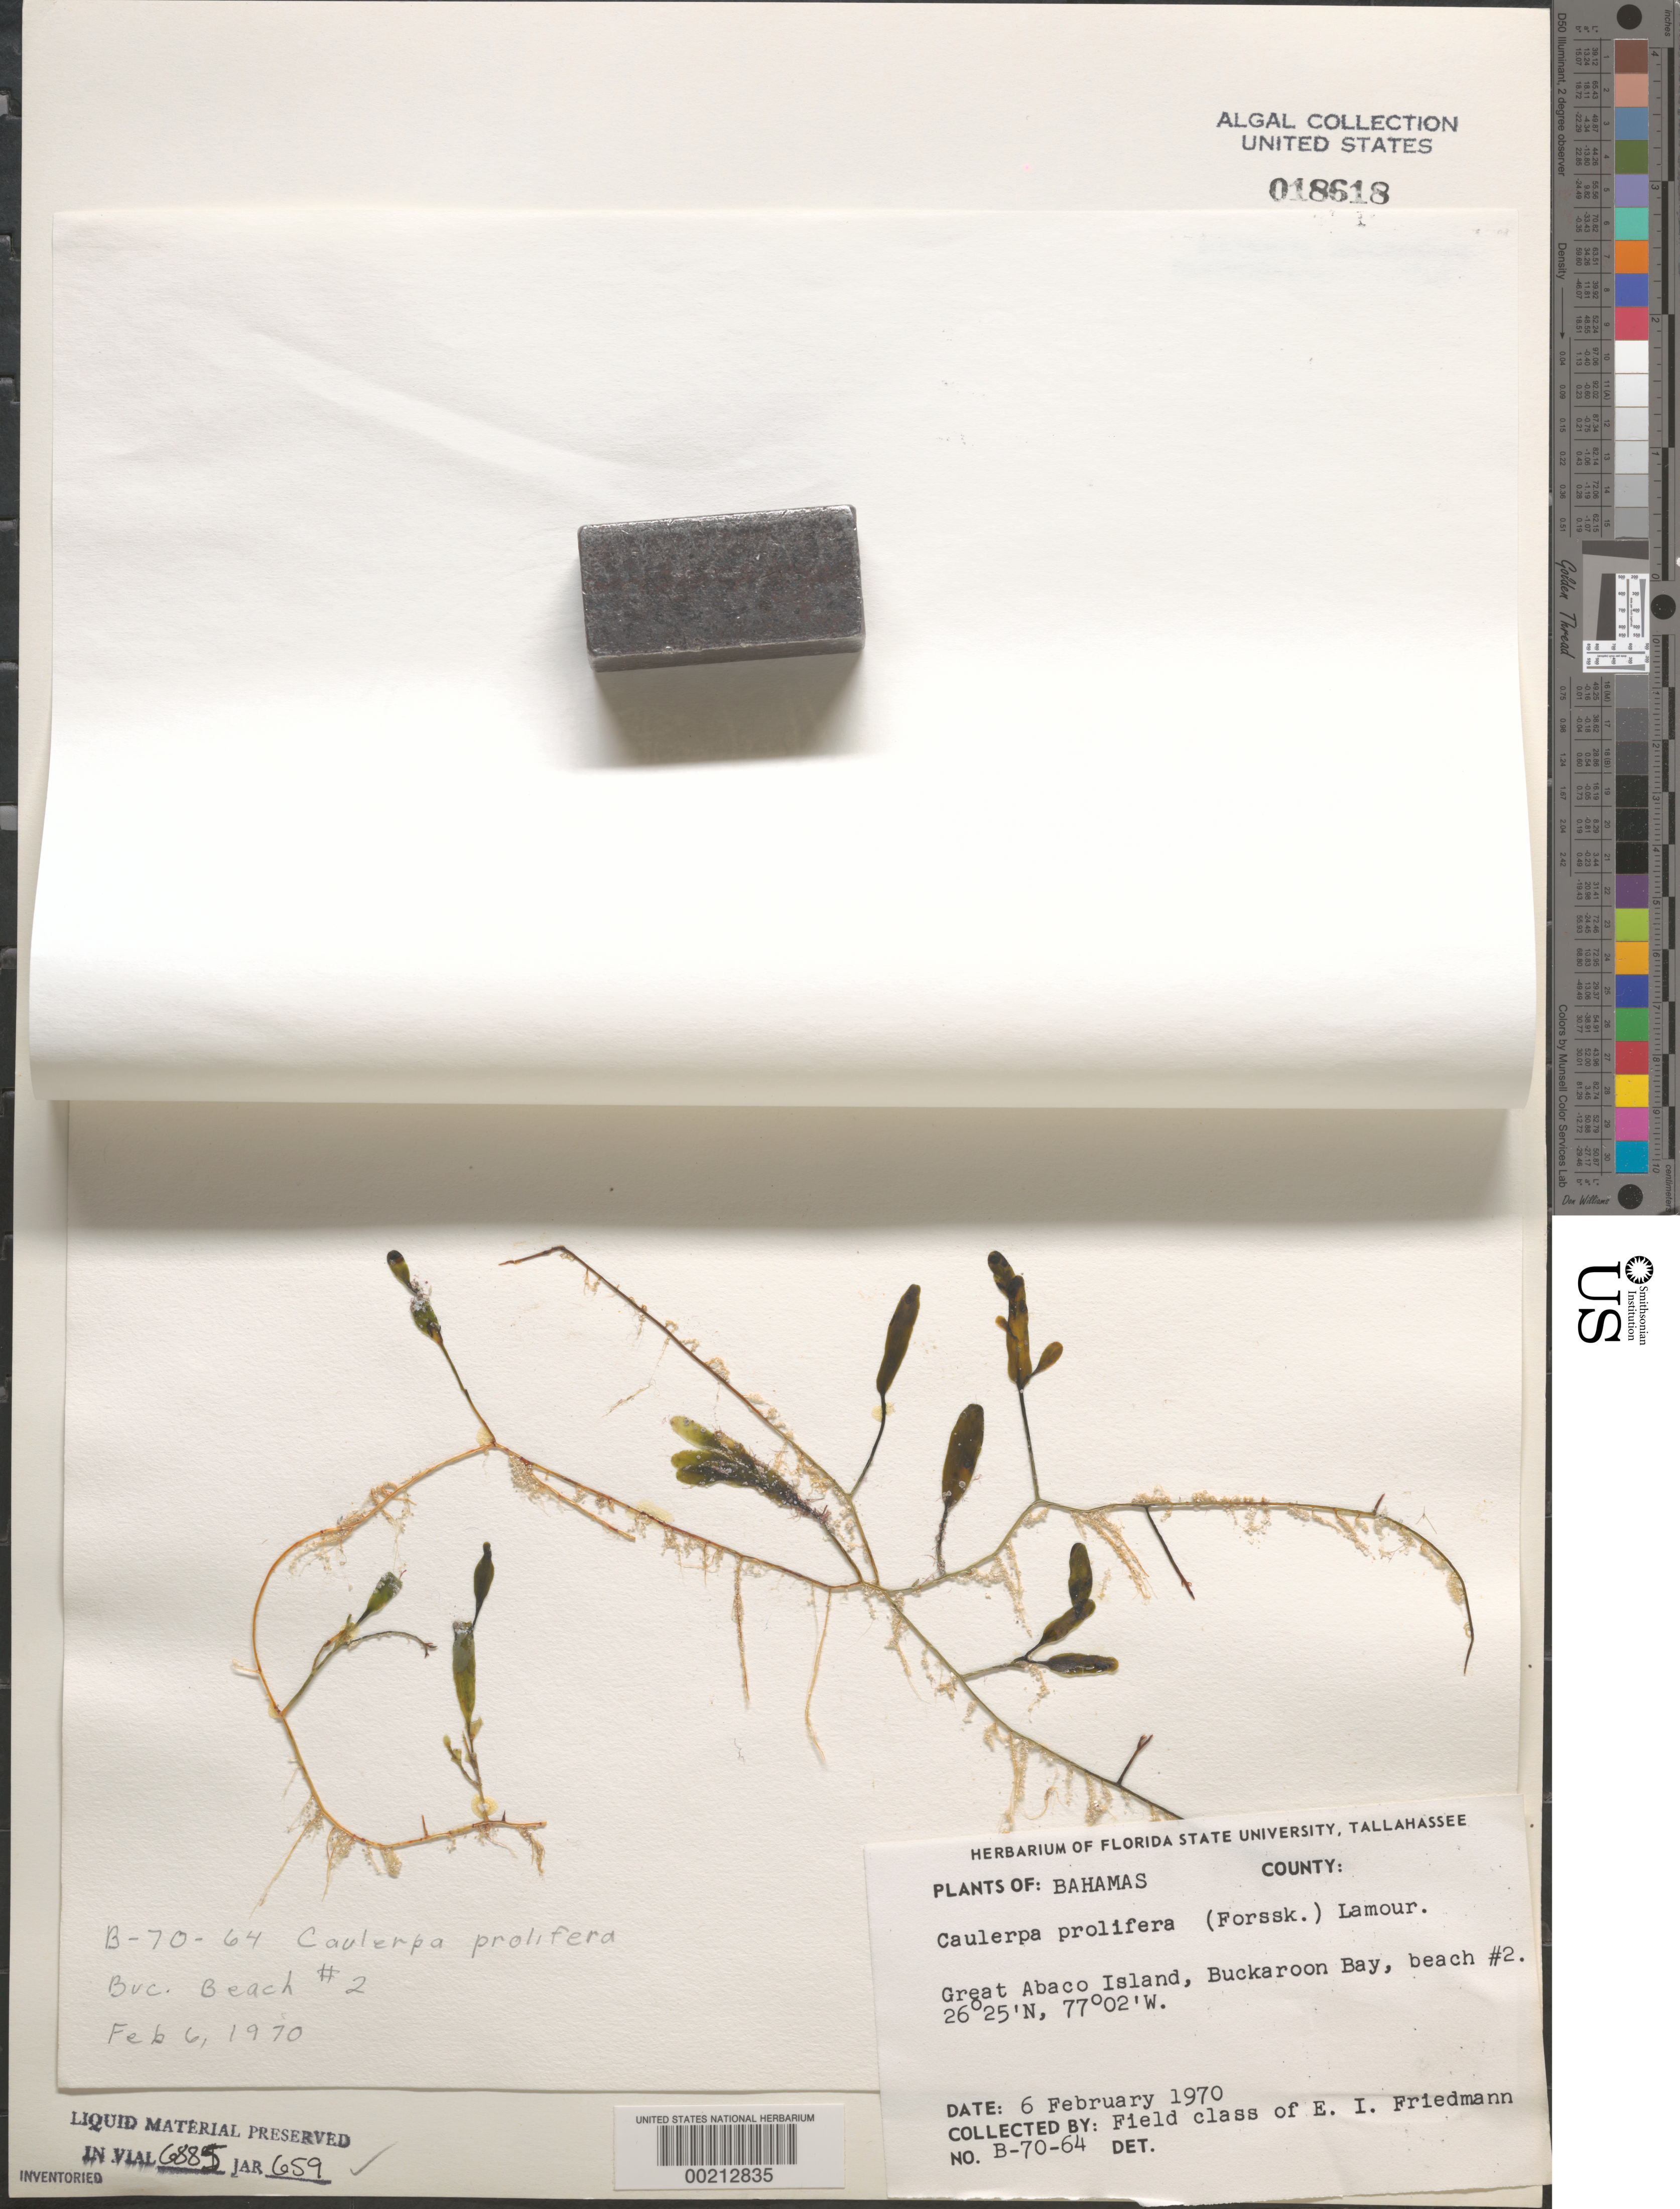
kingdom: Plantae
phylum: Chlorophyta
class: Ulvophyceae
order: Bryopsidales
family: Caulerpaceae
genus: Caulerpa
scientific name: Caulerpa prolifera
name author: (Forssk.) J.V.Lamouroux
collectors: E. Friedmann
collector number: B-70-64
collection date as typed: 06 Feb 1970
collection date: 1970-02-06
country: Bahamas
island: Great Abaco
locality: Buckaroon Bay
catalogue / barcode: US 18618